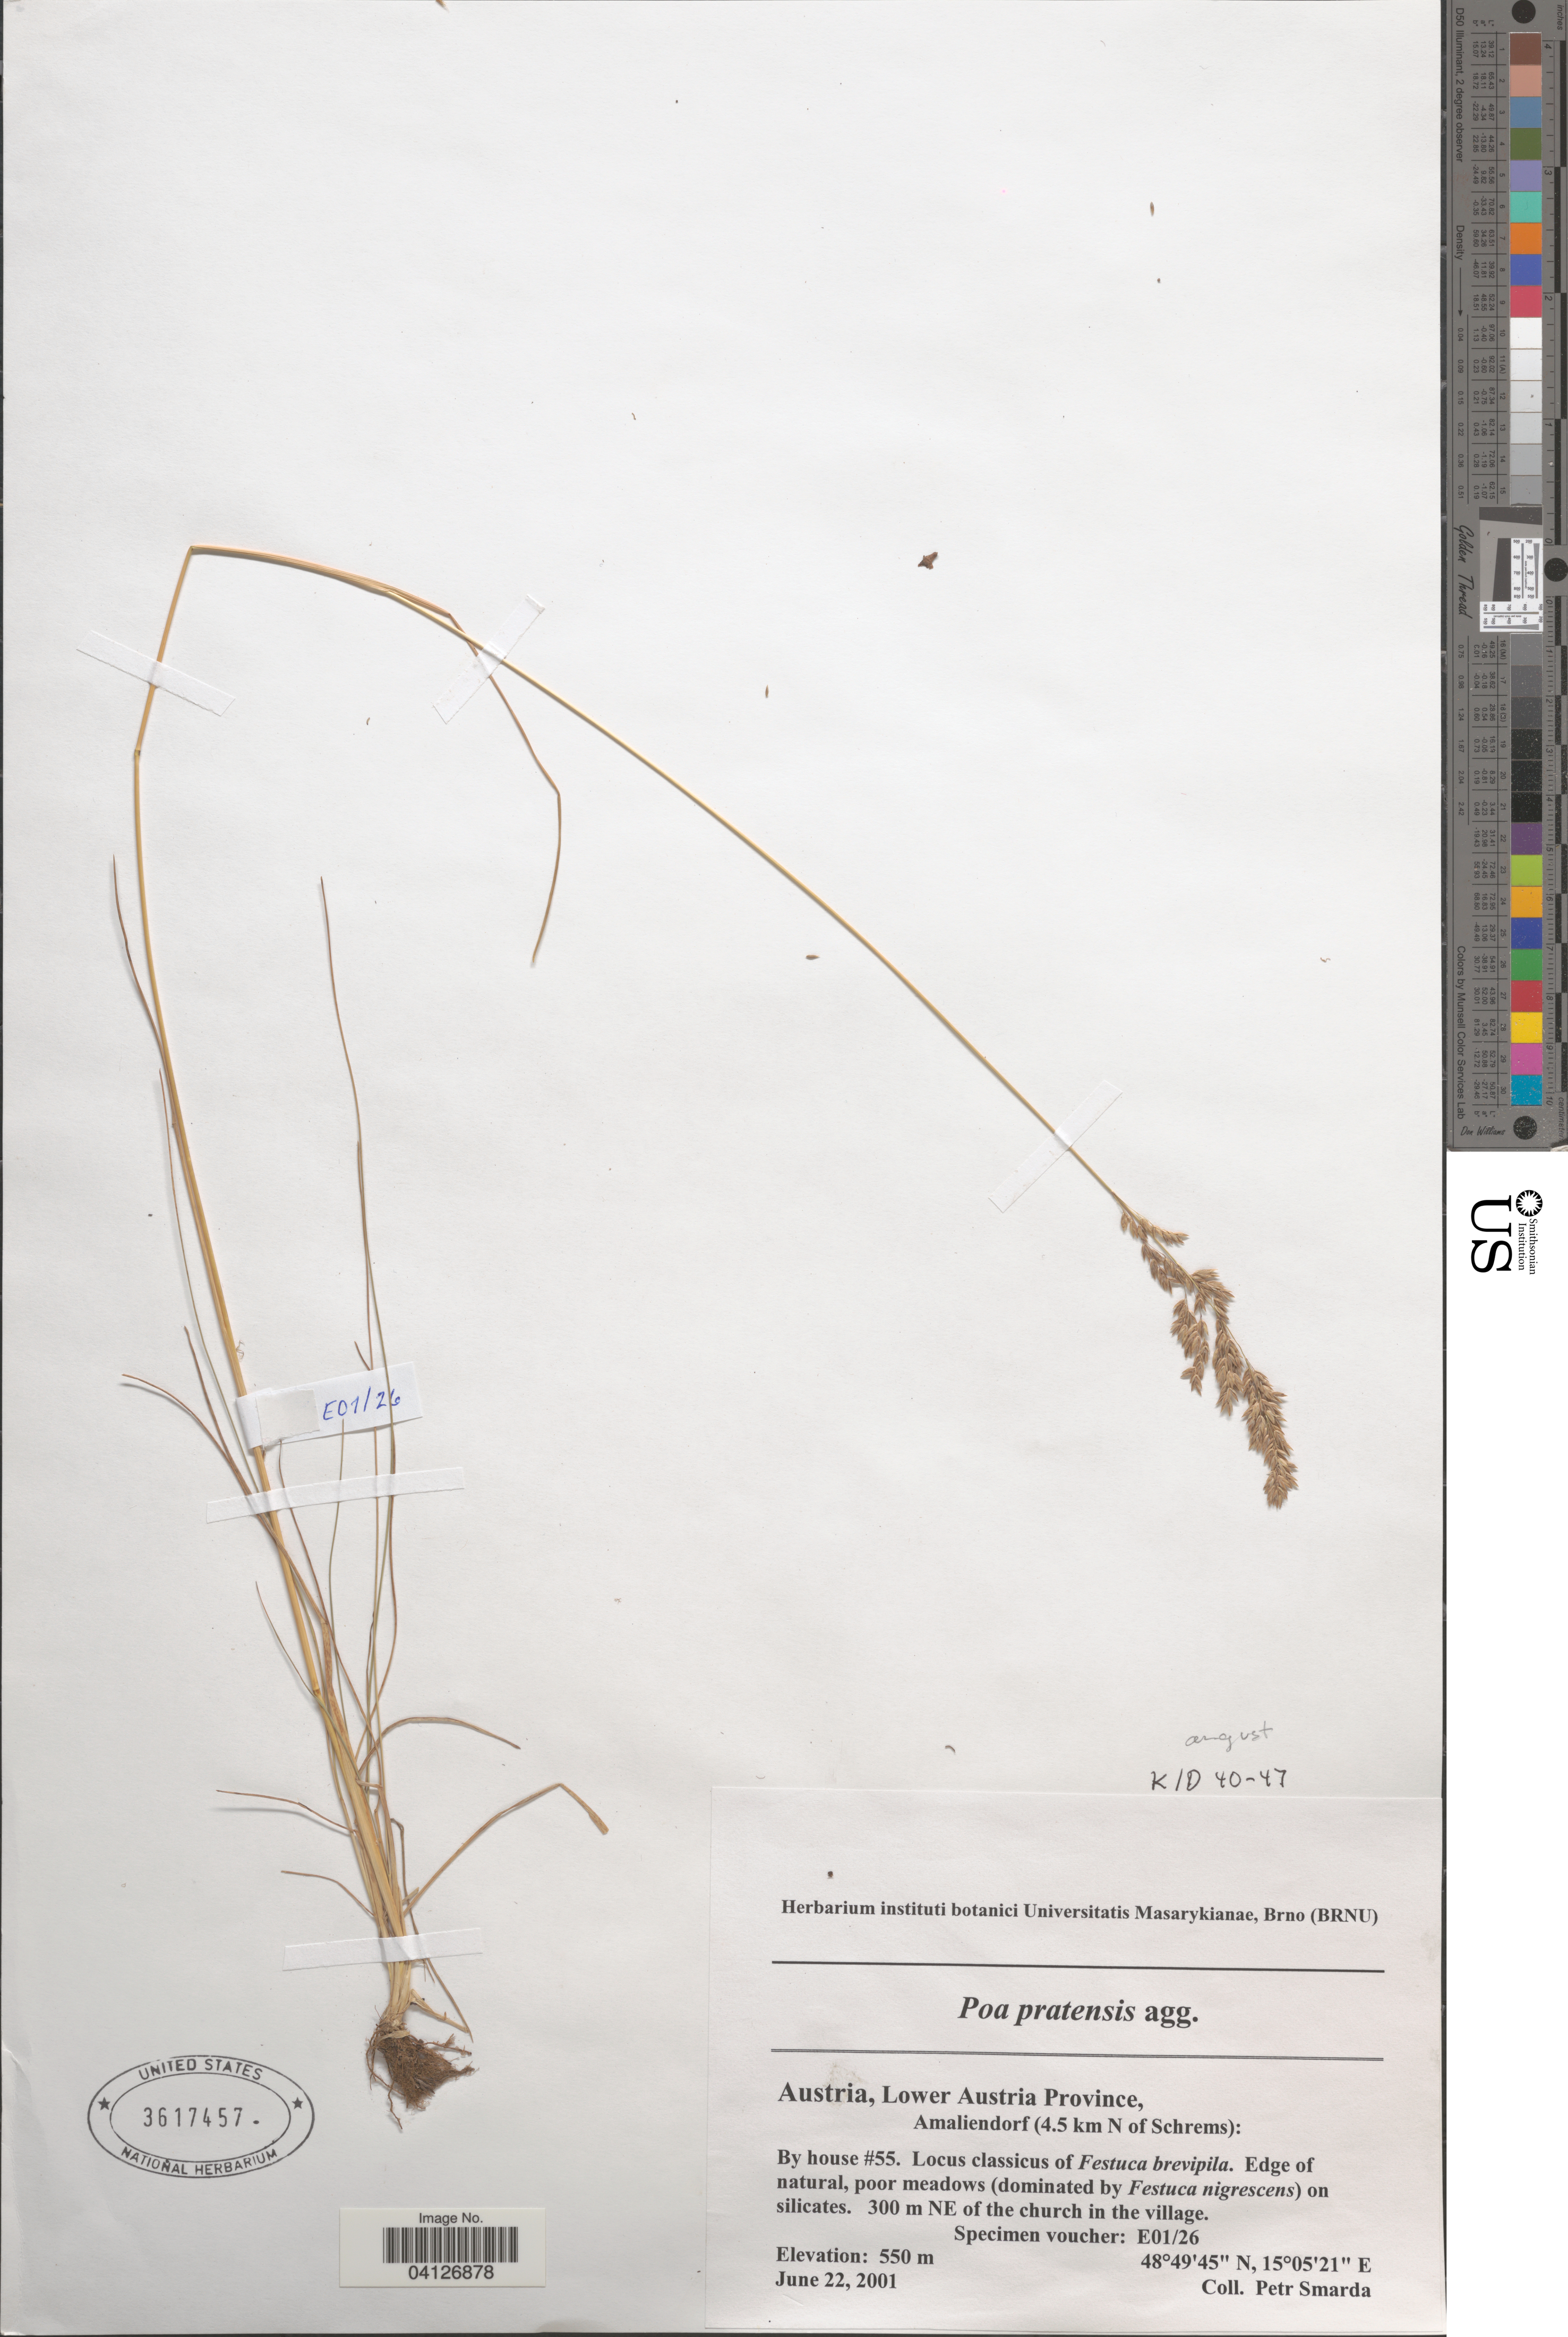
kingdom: Plantae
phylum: Tracheophyta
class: Liliopsida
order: Poales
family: Poaceae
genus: Poa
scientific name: Poa pratensis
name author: L.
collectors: P. Smarda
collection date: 2001-06-22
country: Austria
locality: Lower Austria Province, Amaliendorf (4.5 km N of Schrems): By house #55. 300 m NE of the church in the village.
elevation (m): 550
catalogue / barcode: US 3617457